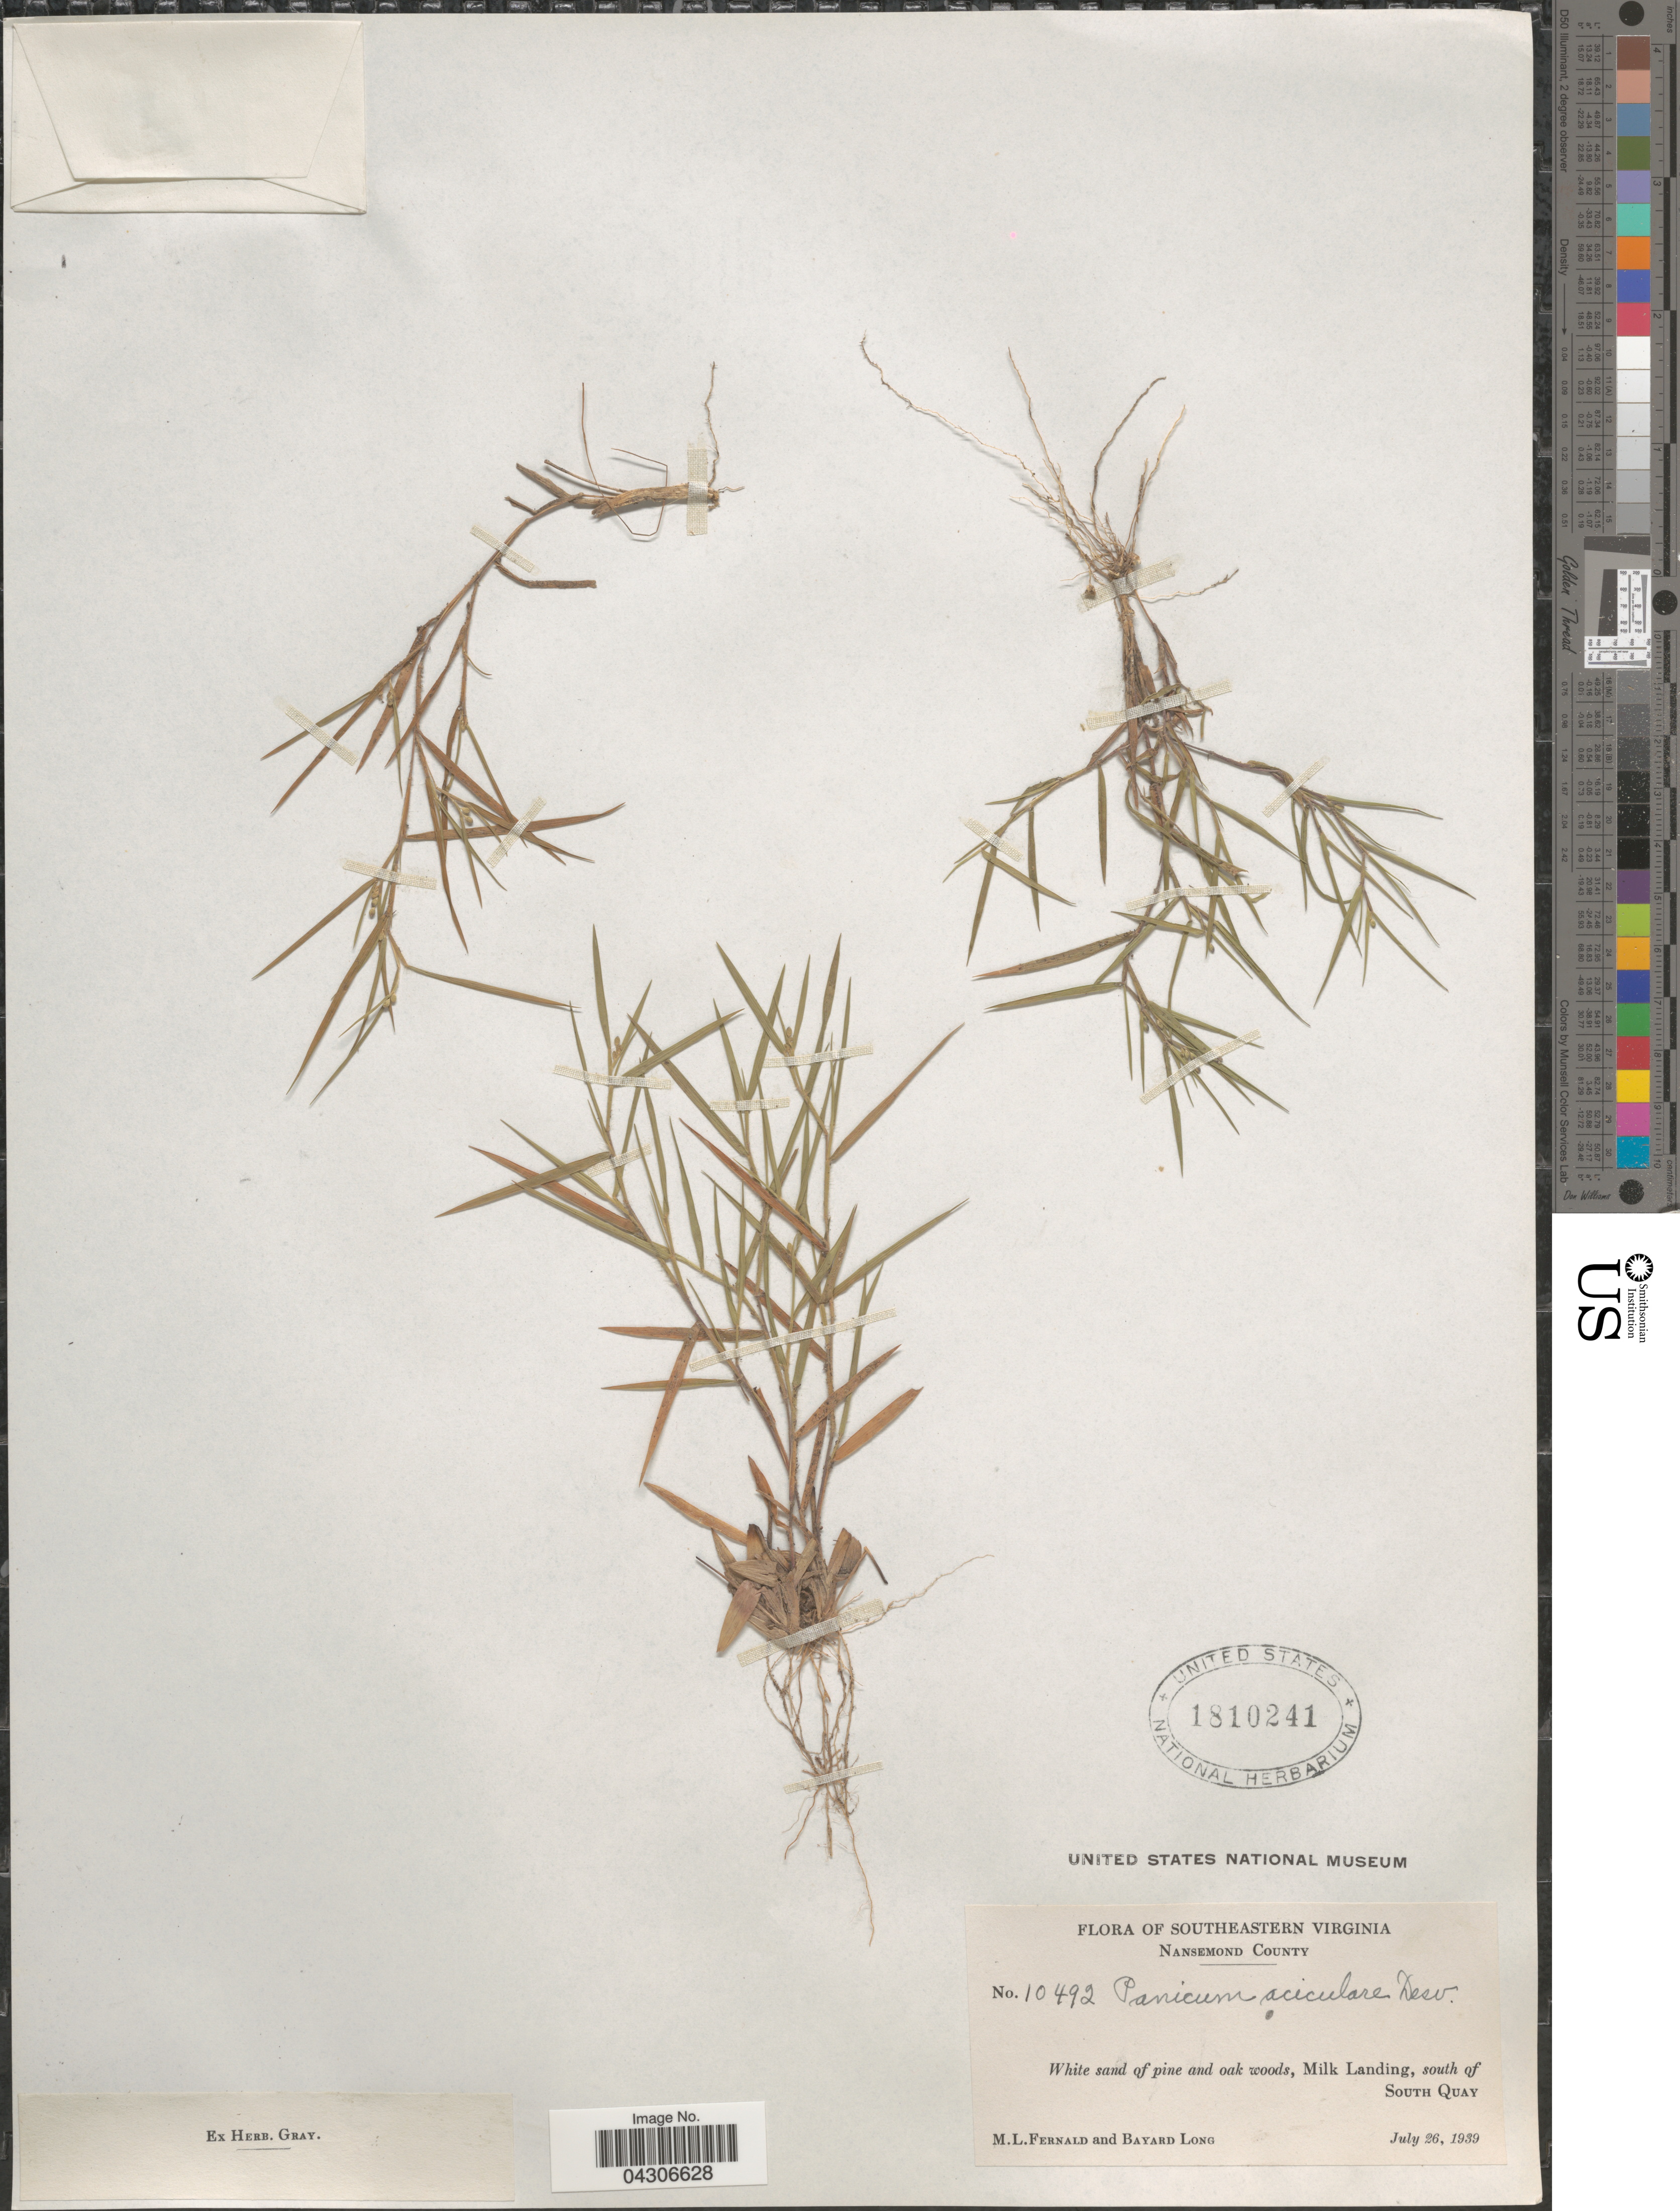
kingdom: Plantae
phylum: Tracheophyta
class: Liliopsida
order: Poales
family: Poaceae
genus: Dichanthelium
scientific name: Dichanthelium aciculare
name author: (Desv. ex Poir.) Gould & C.A. Clark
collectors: M. L. Fernald & B. Long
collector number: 10492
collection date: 1939-07-26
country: United States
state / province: Virginia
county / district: City of Suffolk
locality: Southeastern Virginia. Nansemond County. White sand of pine and oak woods, Milk Landing, south of South Quay.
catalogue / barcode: US 1810241